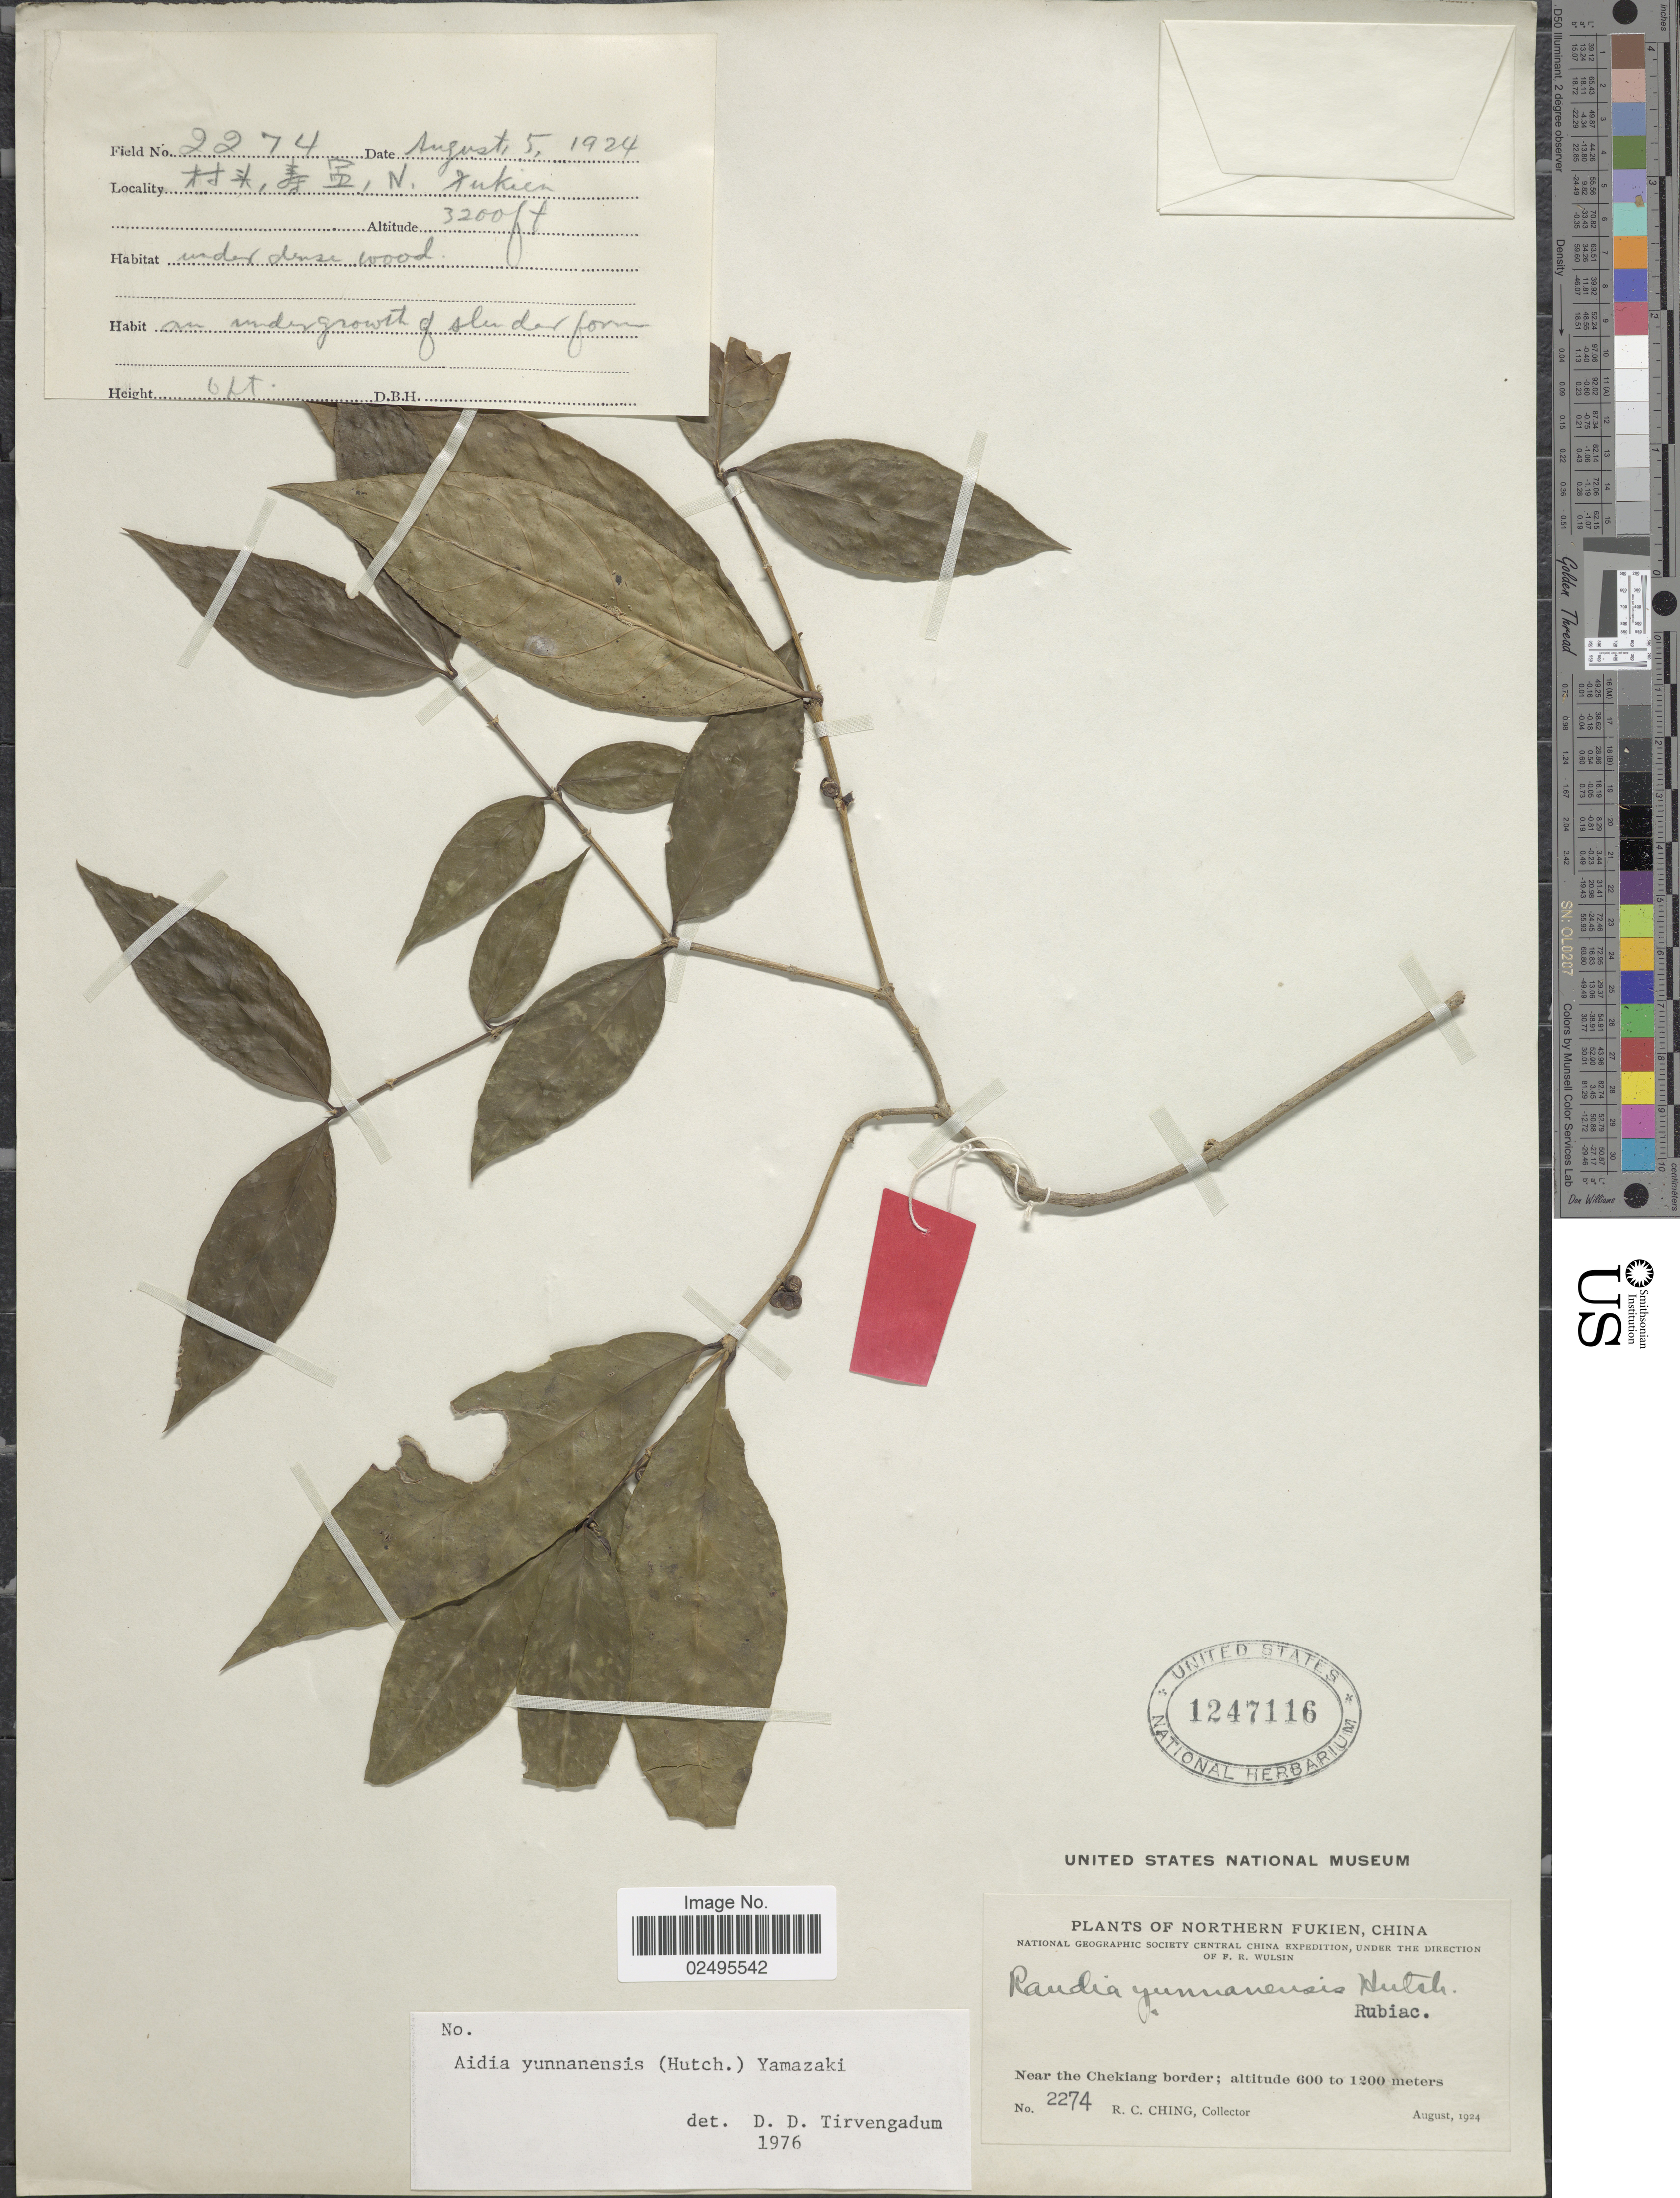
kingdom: Plantae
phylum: Tracheophyta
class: Magnoliopsida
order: Gentianales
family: Rubiaceae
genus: Aidia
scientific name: Aidia yunnanensis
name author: (Hutch.) T. Yamaz.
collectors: R. C. Ching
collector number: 2274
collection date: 1924-08-05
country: China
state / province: Fujian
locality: Northern Fukien, near the Chekiang border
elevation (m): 975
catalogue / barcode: US 1247116